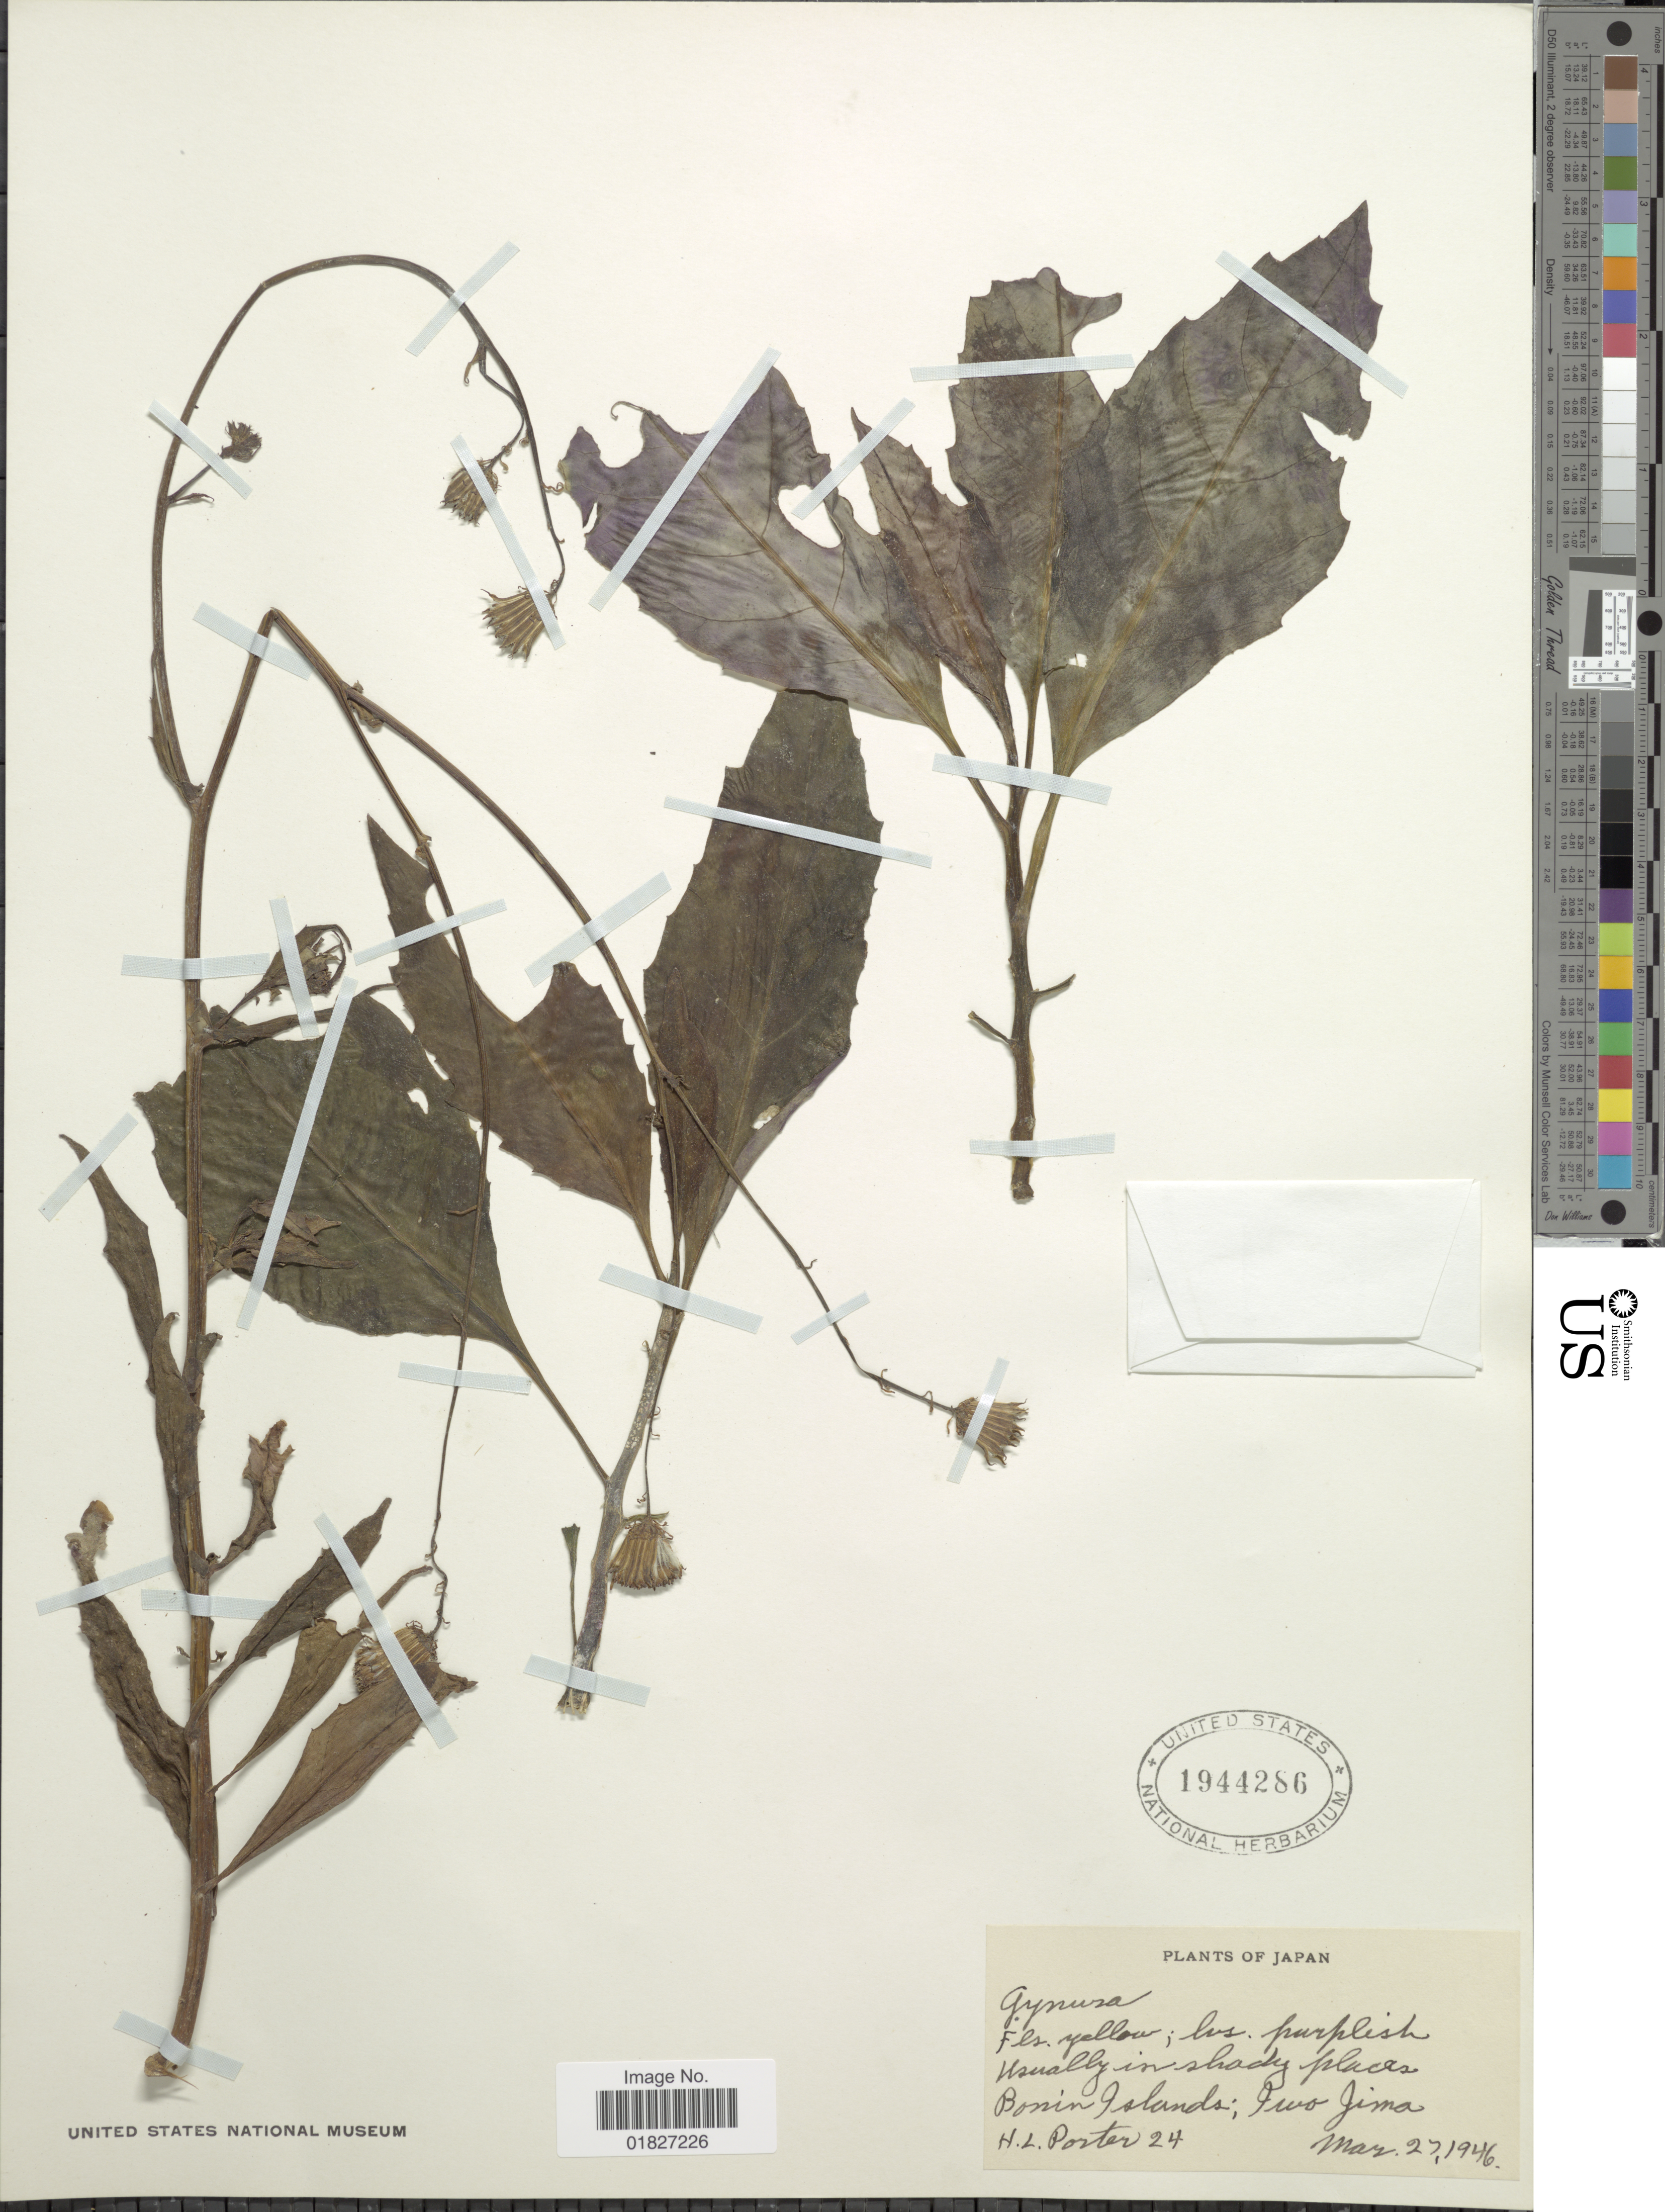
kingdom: Plantae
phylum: Tracheophyta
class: Magnoliopsida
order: Asterales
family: Asteraceae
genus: Gynura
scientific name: Gynura bicolor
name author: DC.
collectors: H. L. Porter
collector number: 24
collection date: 1946-03-27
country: Japan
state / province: Tokyo, Federal City of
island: Bonin Islands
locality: Bonin Islands, Iwo Jima.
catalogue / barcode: US 1944286